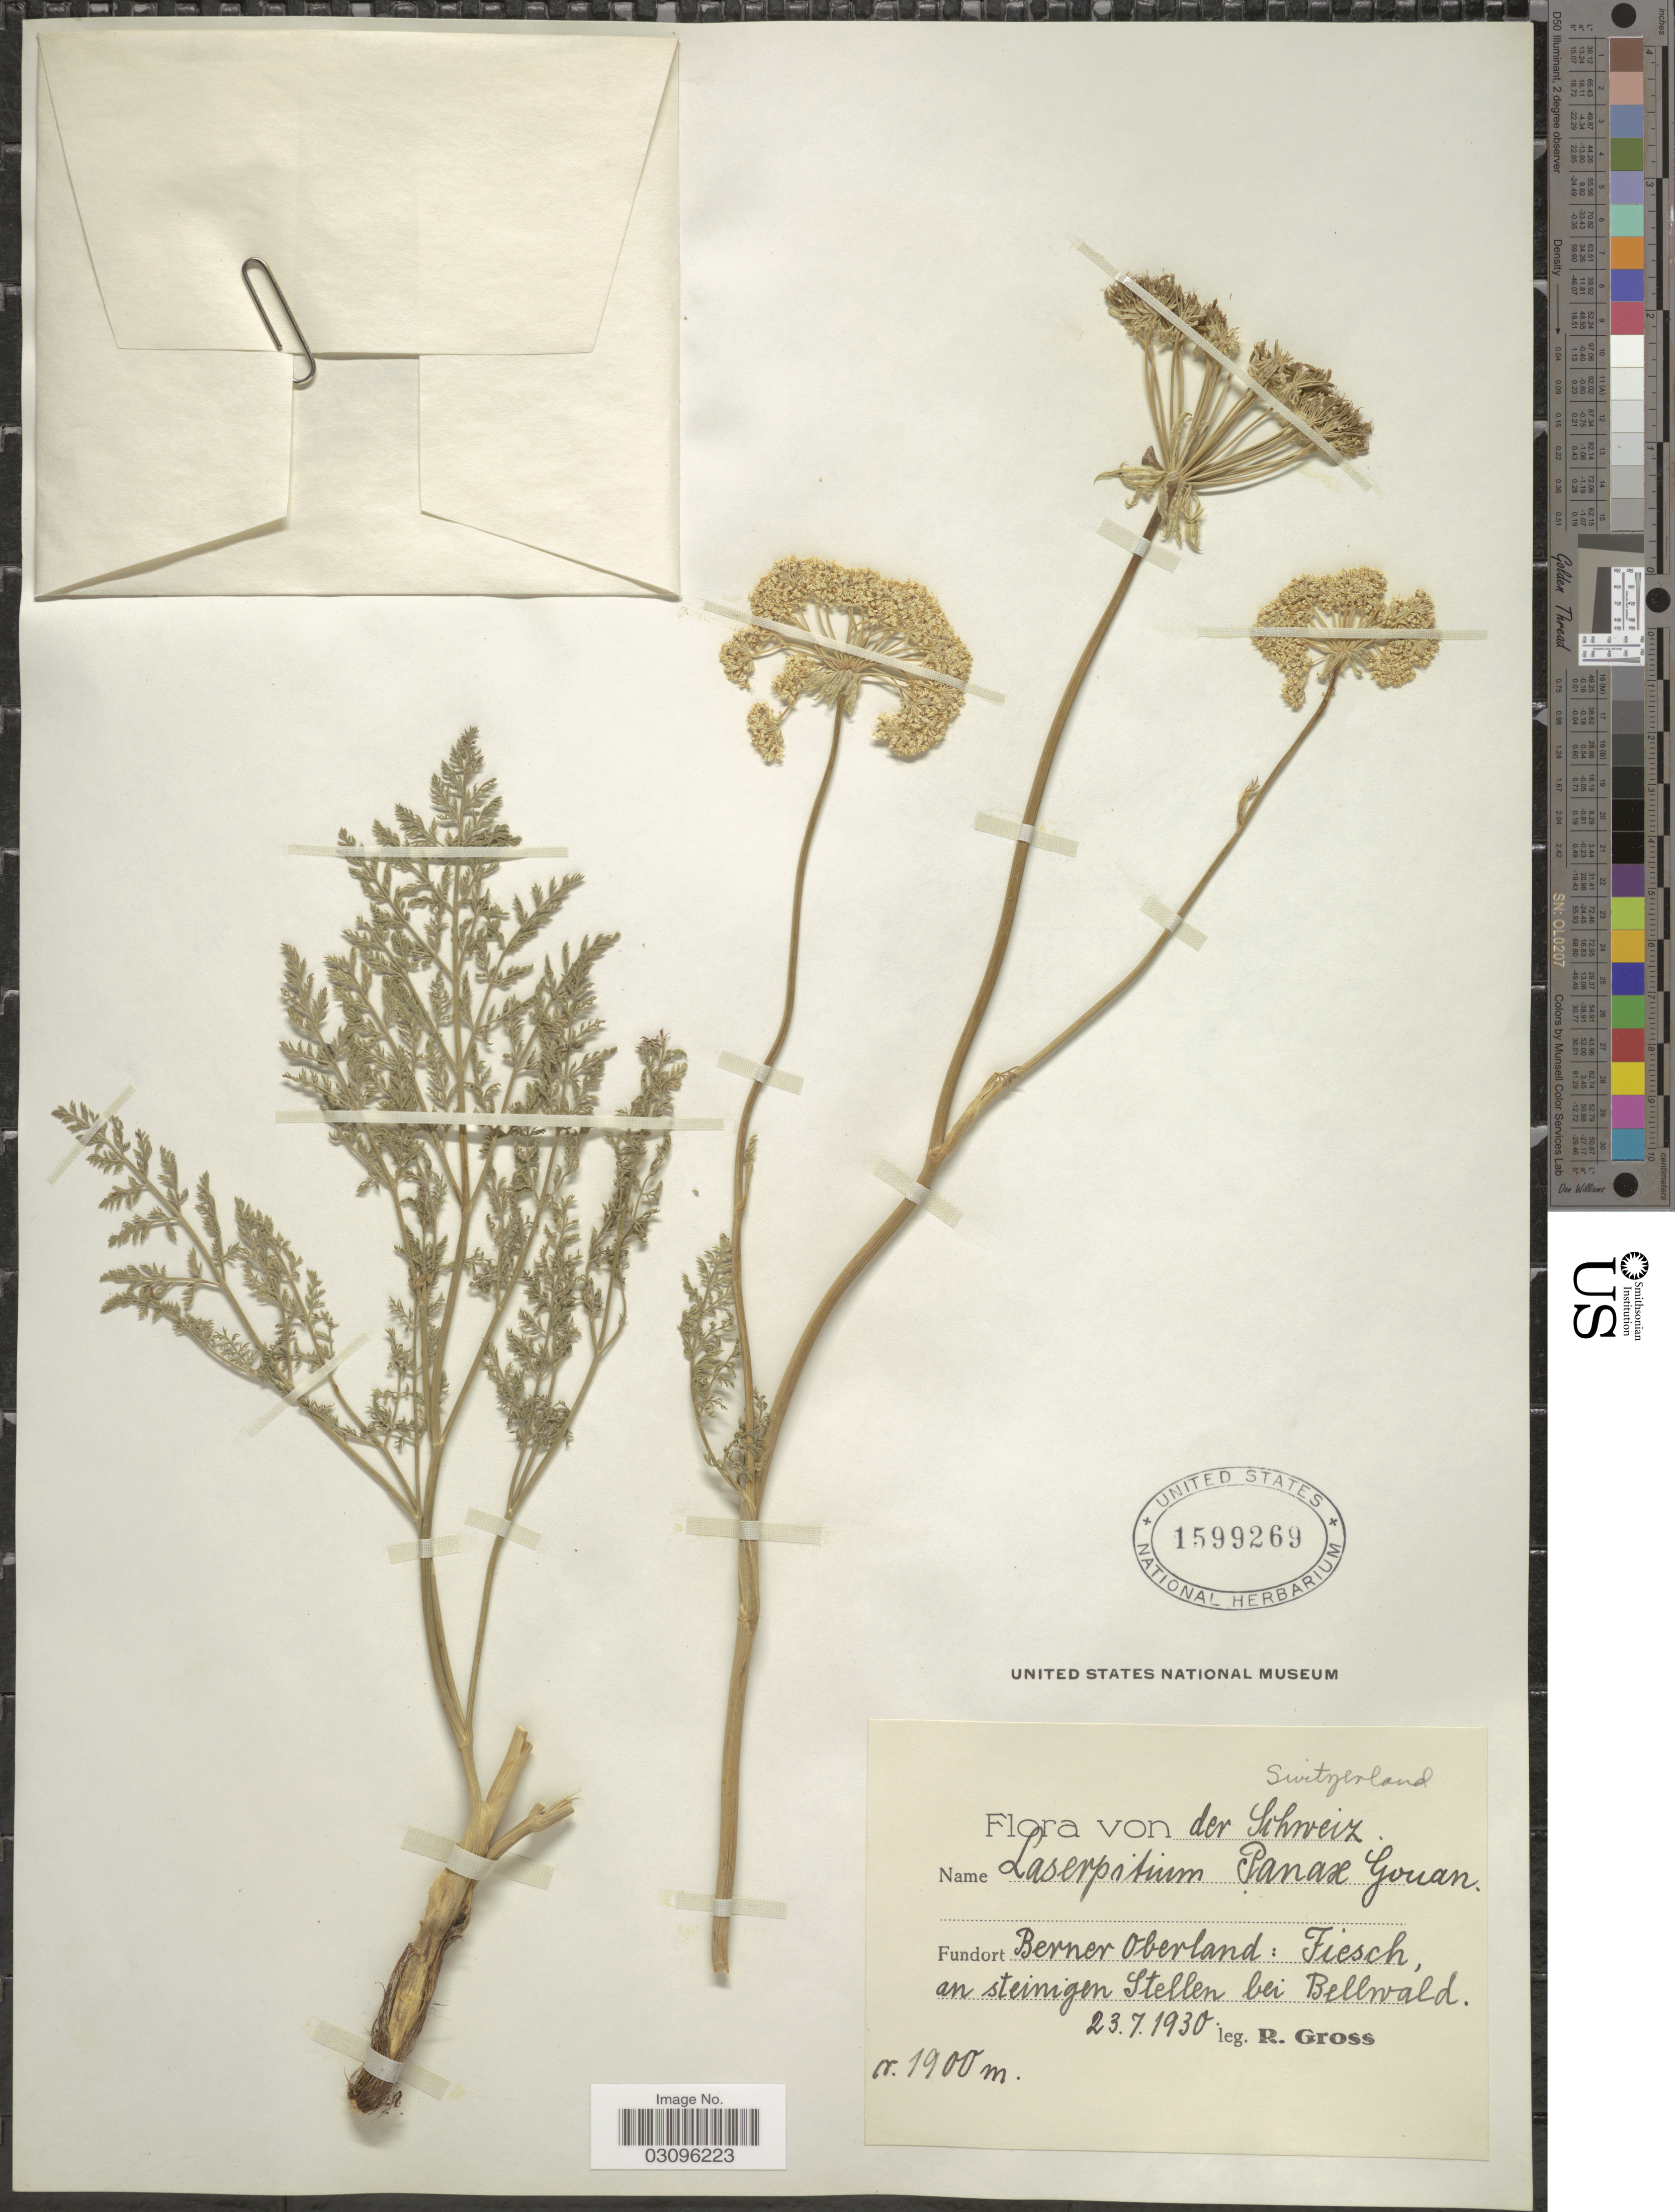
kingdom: Plantae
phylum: Tracheophyta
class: Magnoliopsida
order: Apiales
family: Apiaceae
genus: Laserpitium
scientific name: Laserpitium panax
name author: Gouan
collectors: R. Gross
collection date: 1930-07-23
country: Switzerland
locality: Schweiz. Berner Oberland: Fiesch, an steinigen Stellen bei Bellwald.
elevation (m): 1900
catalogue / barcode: US 1599269